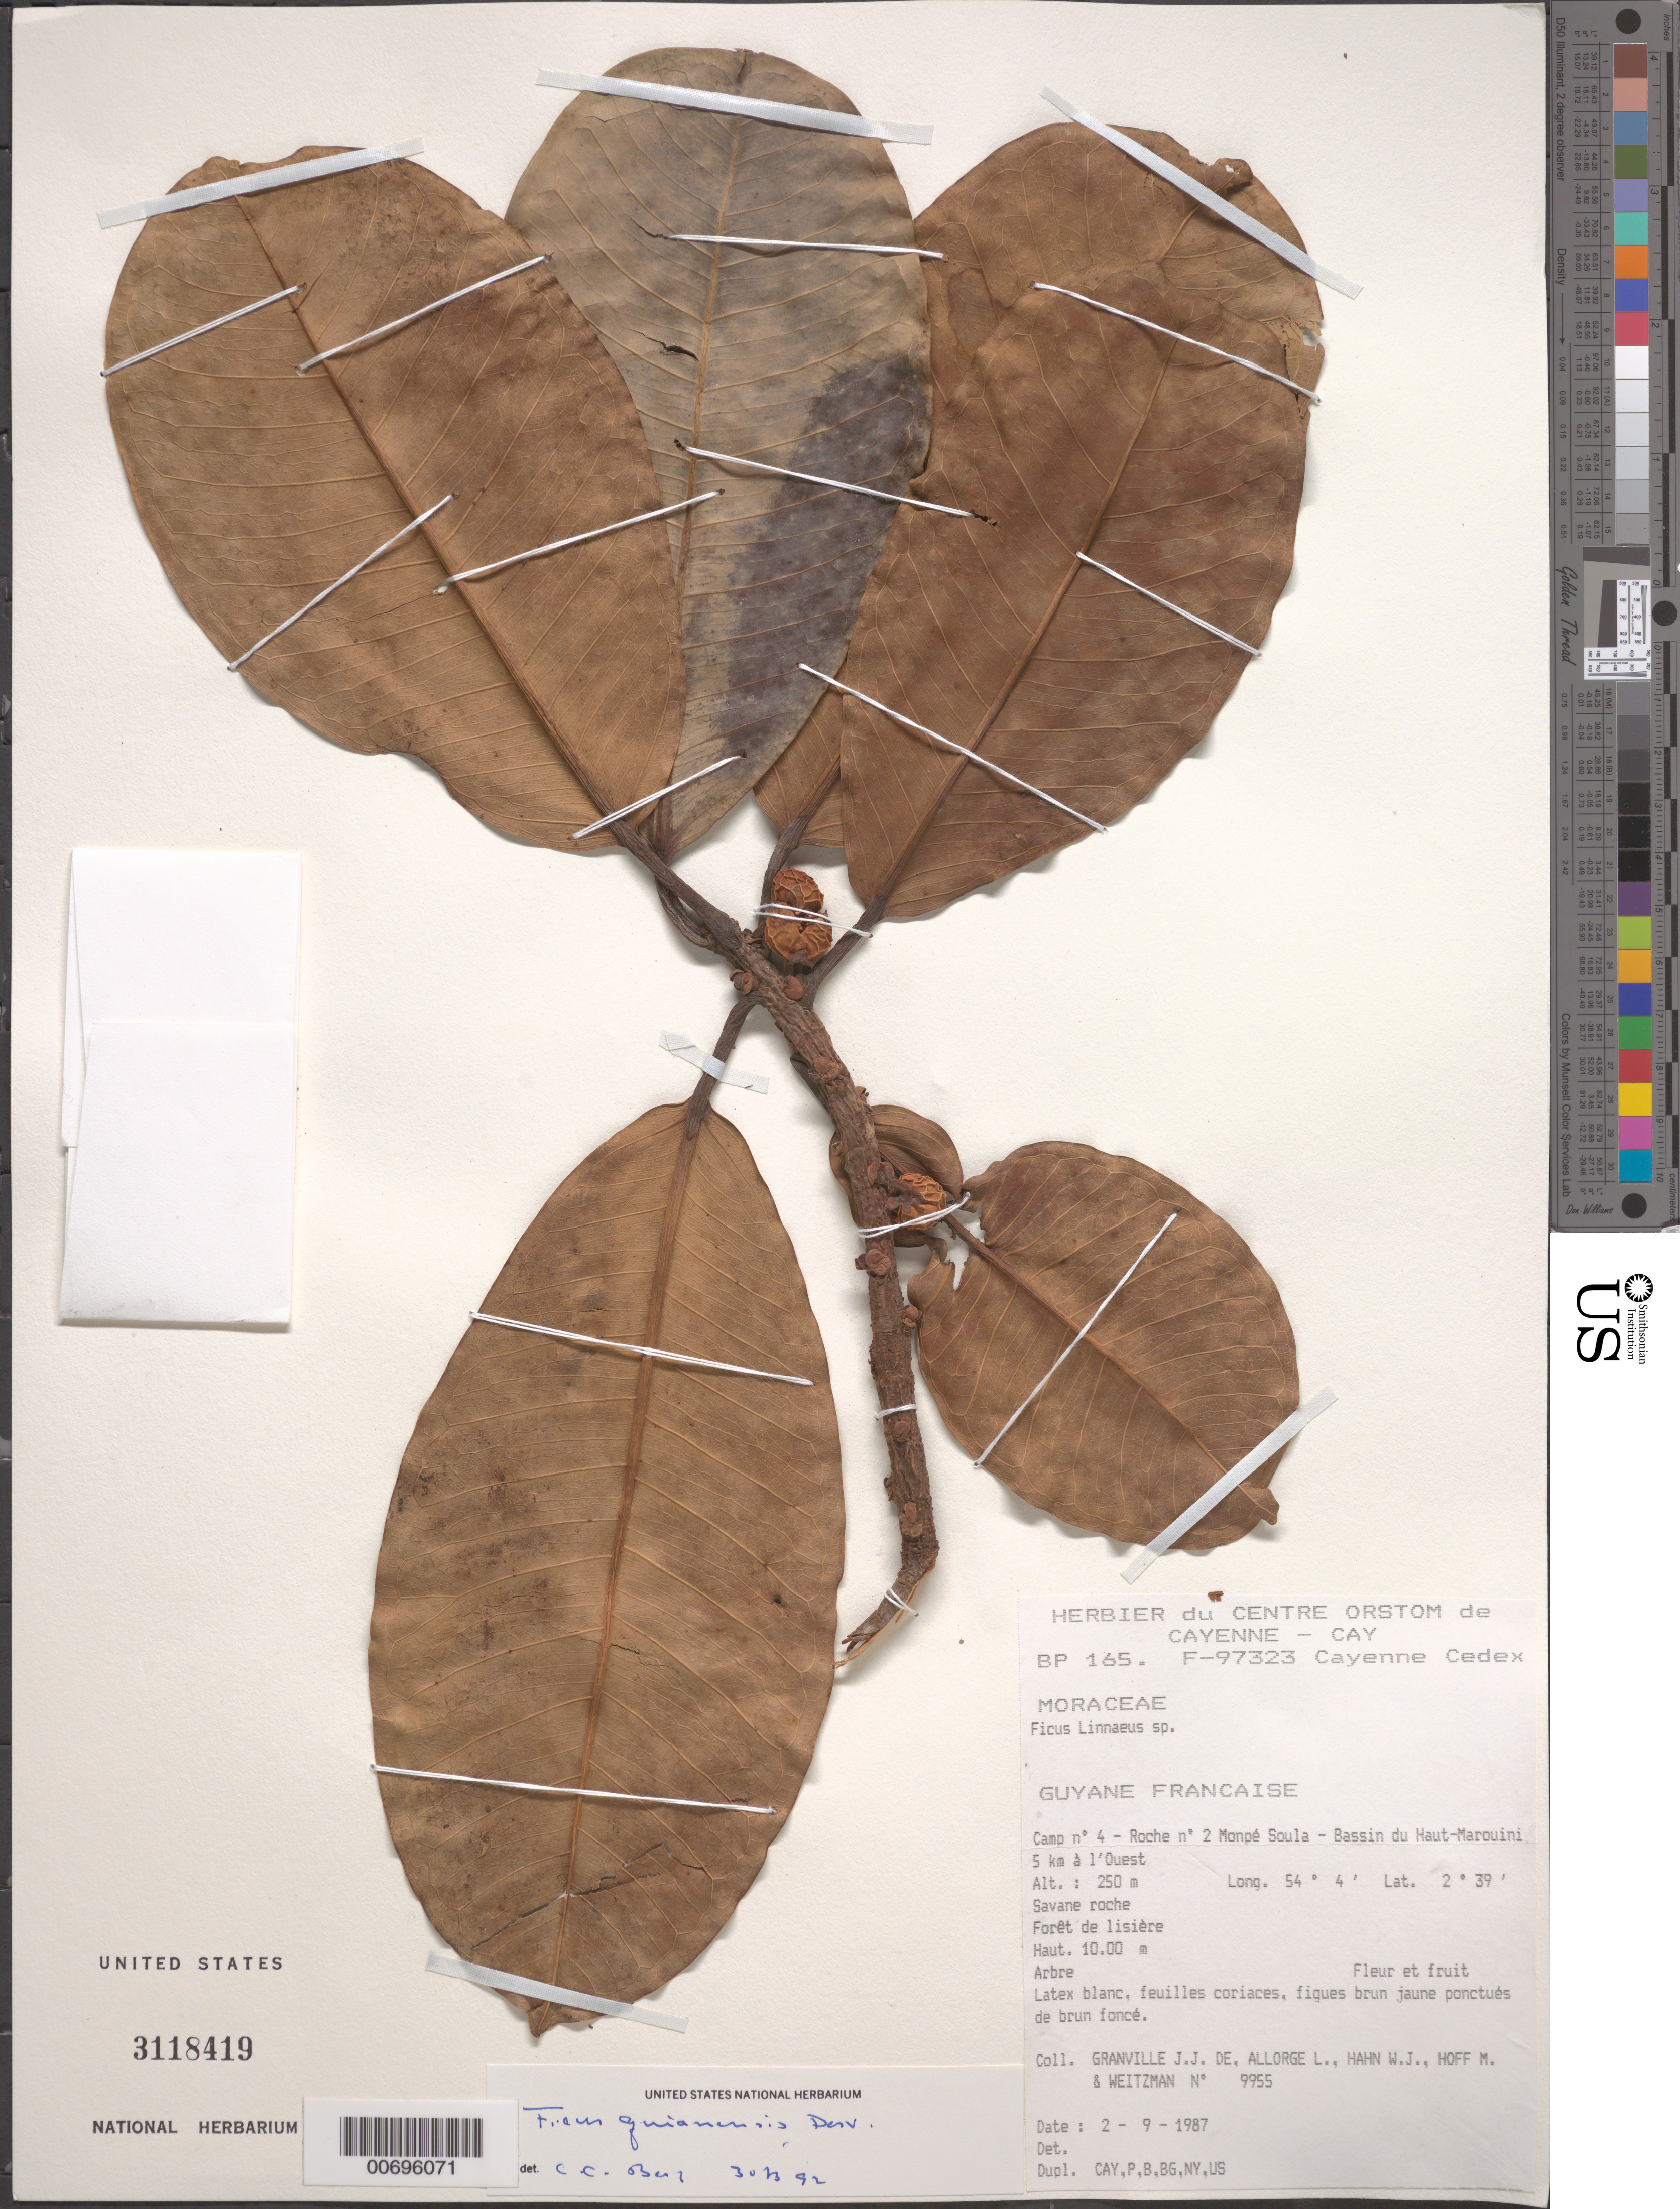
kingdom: Plantae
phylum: Tracheophyta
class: Magnoliopsida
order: Rosales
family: Moraceae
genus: Ficus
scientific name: Ficus guianensis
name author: Desv. ex Ham.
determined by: Berg, C. C.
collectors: J.-J. de Granville, L. Allorge, W. J. Hahn, M. Hoff & A. L. Weitzman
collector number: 9955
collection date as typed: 2-Sep-87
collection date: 1987-09-02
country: French Guiana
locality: Monpé Soula, Camp #4, Roche no. 2, Bassin du Haut Marouini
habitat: Forêt de lisière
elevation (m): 250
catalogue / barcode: US 3118419